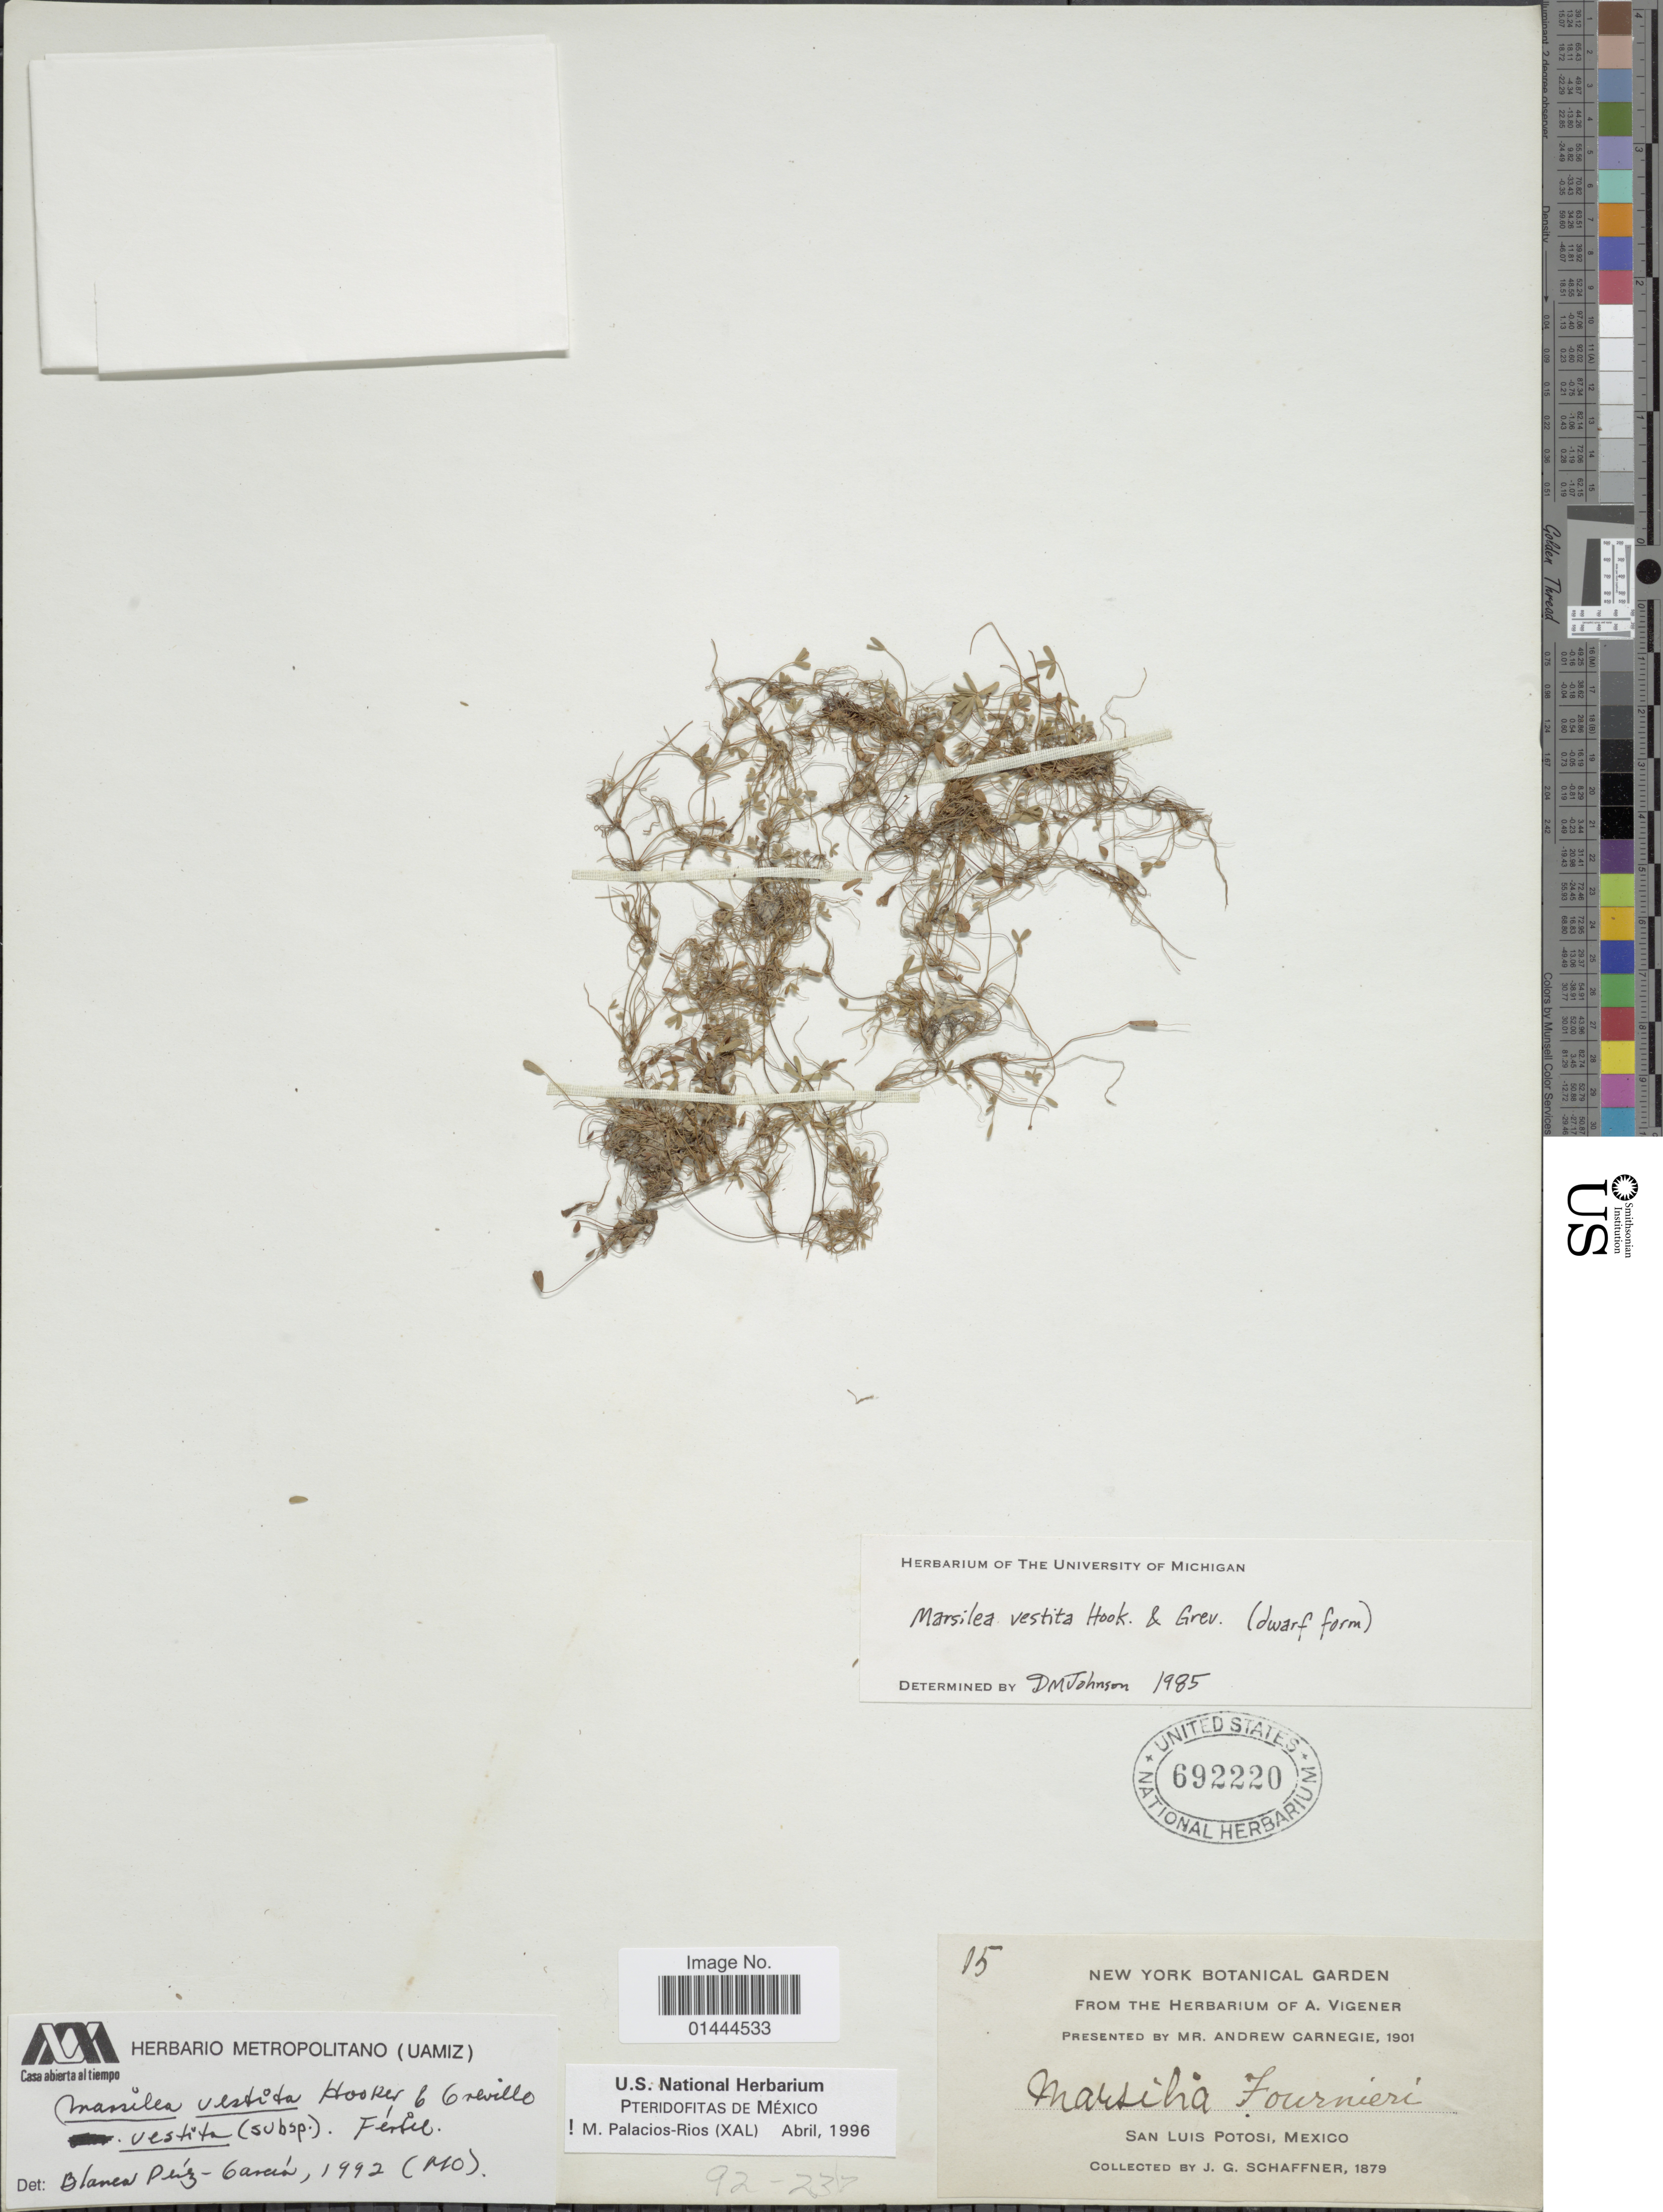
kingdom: Plantae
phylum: Tracheophyta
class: Polypodiopsida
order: Salviniales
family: Marsileaceae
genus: Marsilea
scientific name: Marsilea vestita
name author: Hook. & Grev.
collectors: J. G. Schaffner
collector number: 15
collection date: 1879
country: Mexico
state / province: San Luis Potosí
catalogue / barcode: US 692220